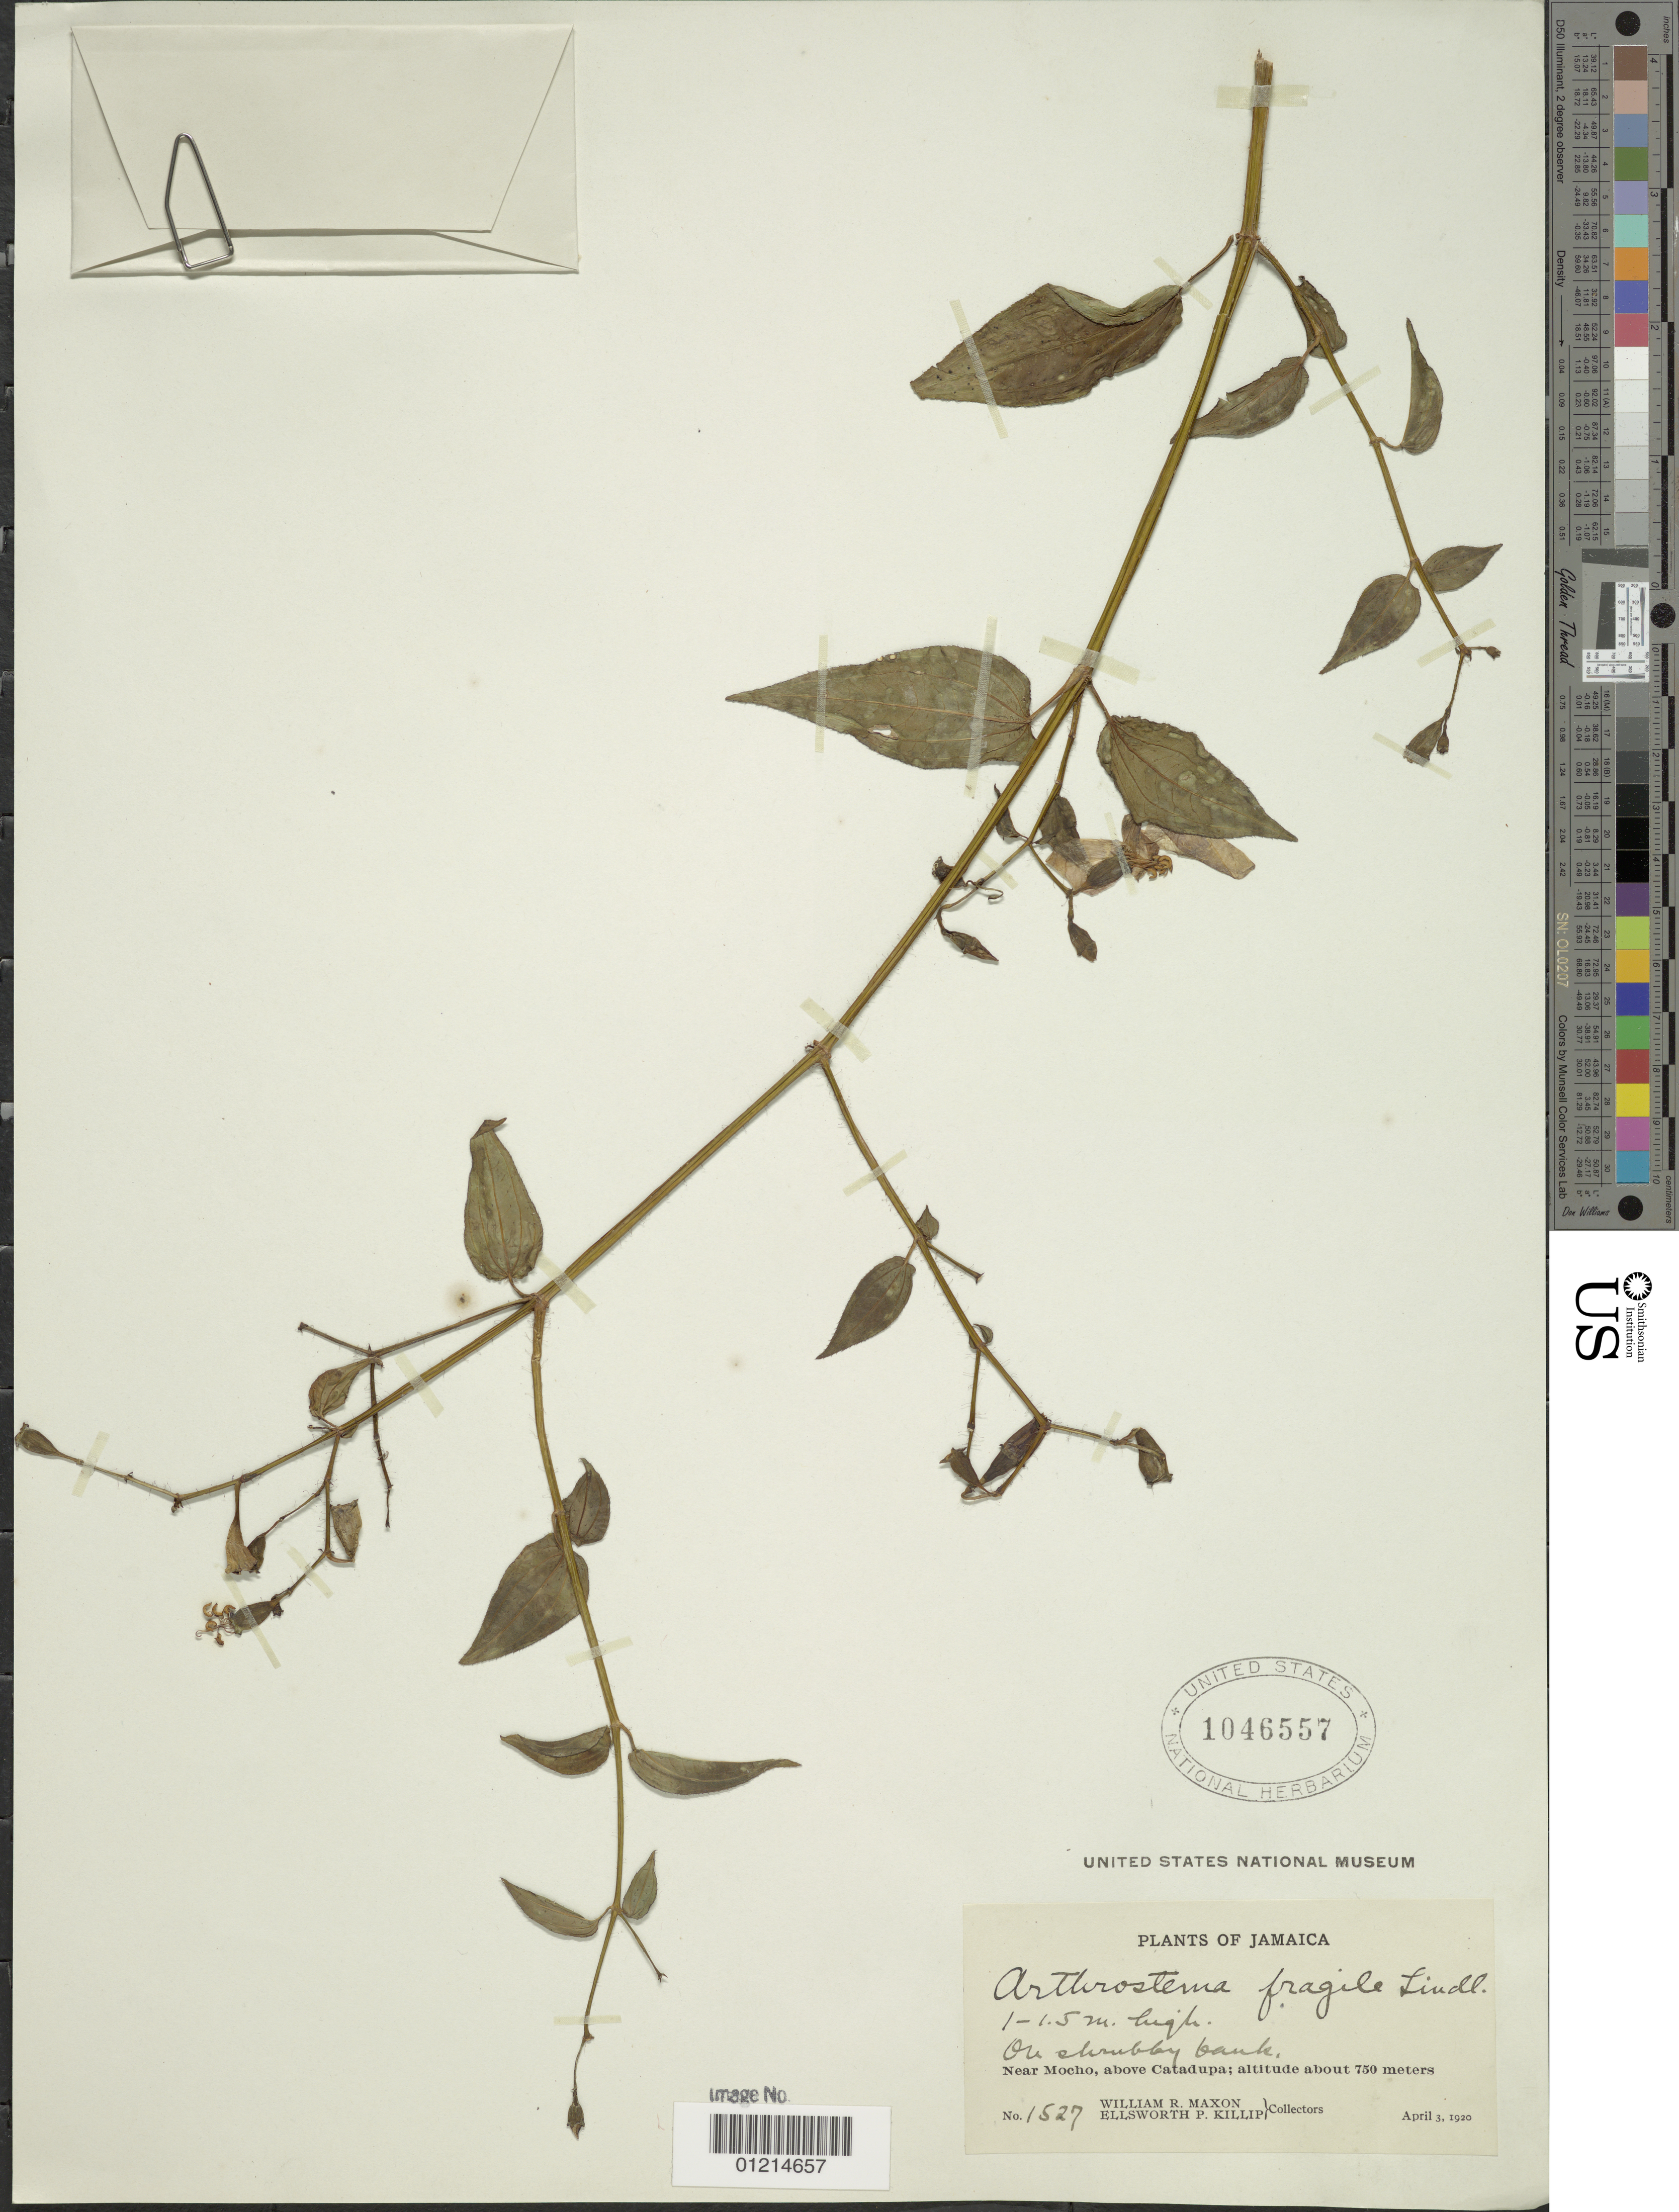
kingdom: Plantae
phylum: Tracheophyta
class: Magnoliopsida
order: Myrtales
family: Melastomataceae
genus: Arthrostemma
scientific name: Arthrostemma ciliatum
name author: Pav. ex D. Don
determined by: Strong, Mark T., (BOT), Smithsonian Institution - National Museum of Natural History (UNITED STATES)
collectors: W. R. Maxon & E. P. Killip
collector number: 1527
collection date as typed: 03 Apr 1920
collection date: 1920-04-03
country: Jamaica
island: Jamaica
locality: Near Mocho, above Catadupa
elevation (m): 750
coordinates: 0 N, 0 E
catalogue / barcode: US 1046557